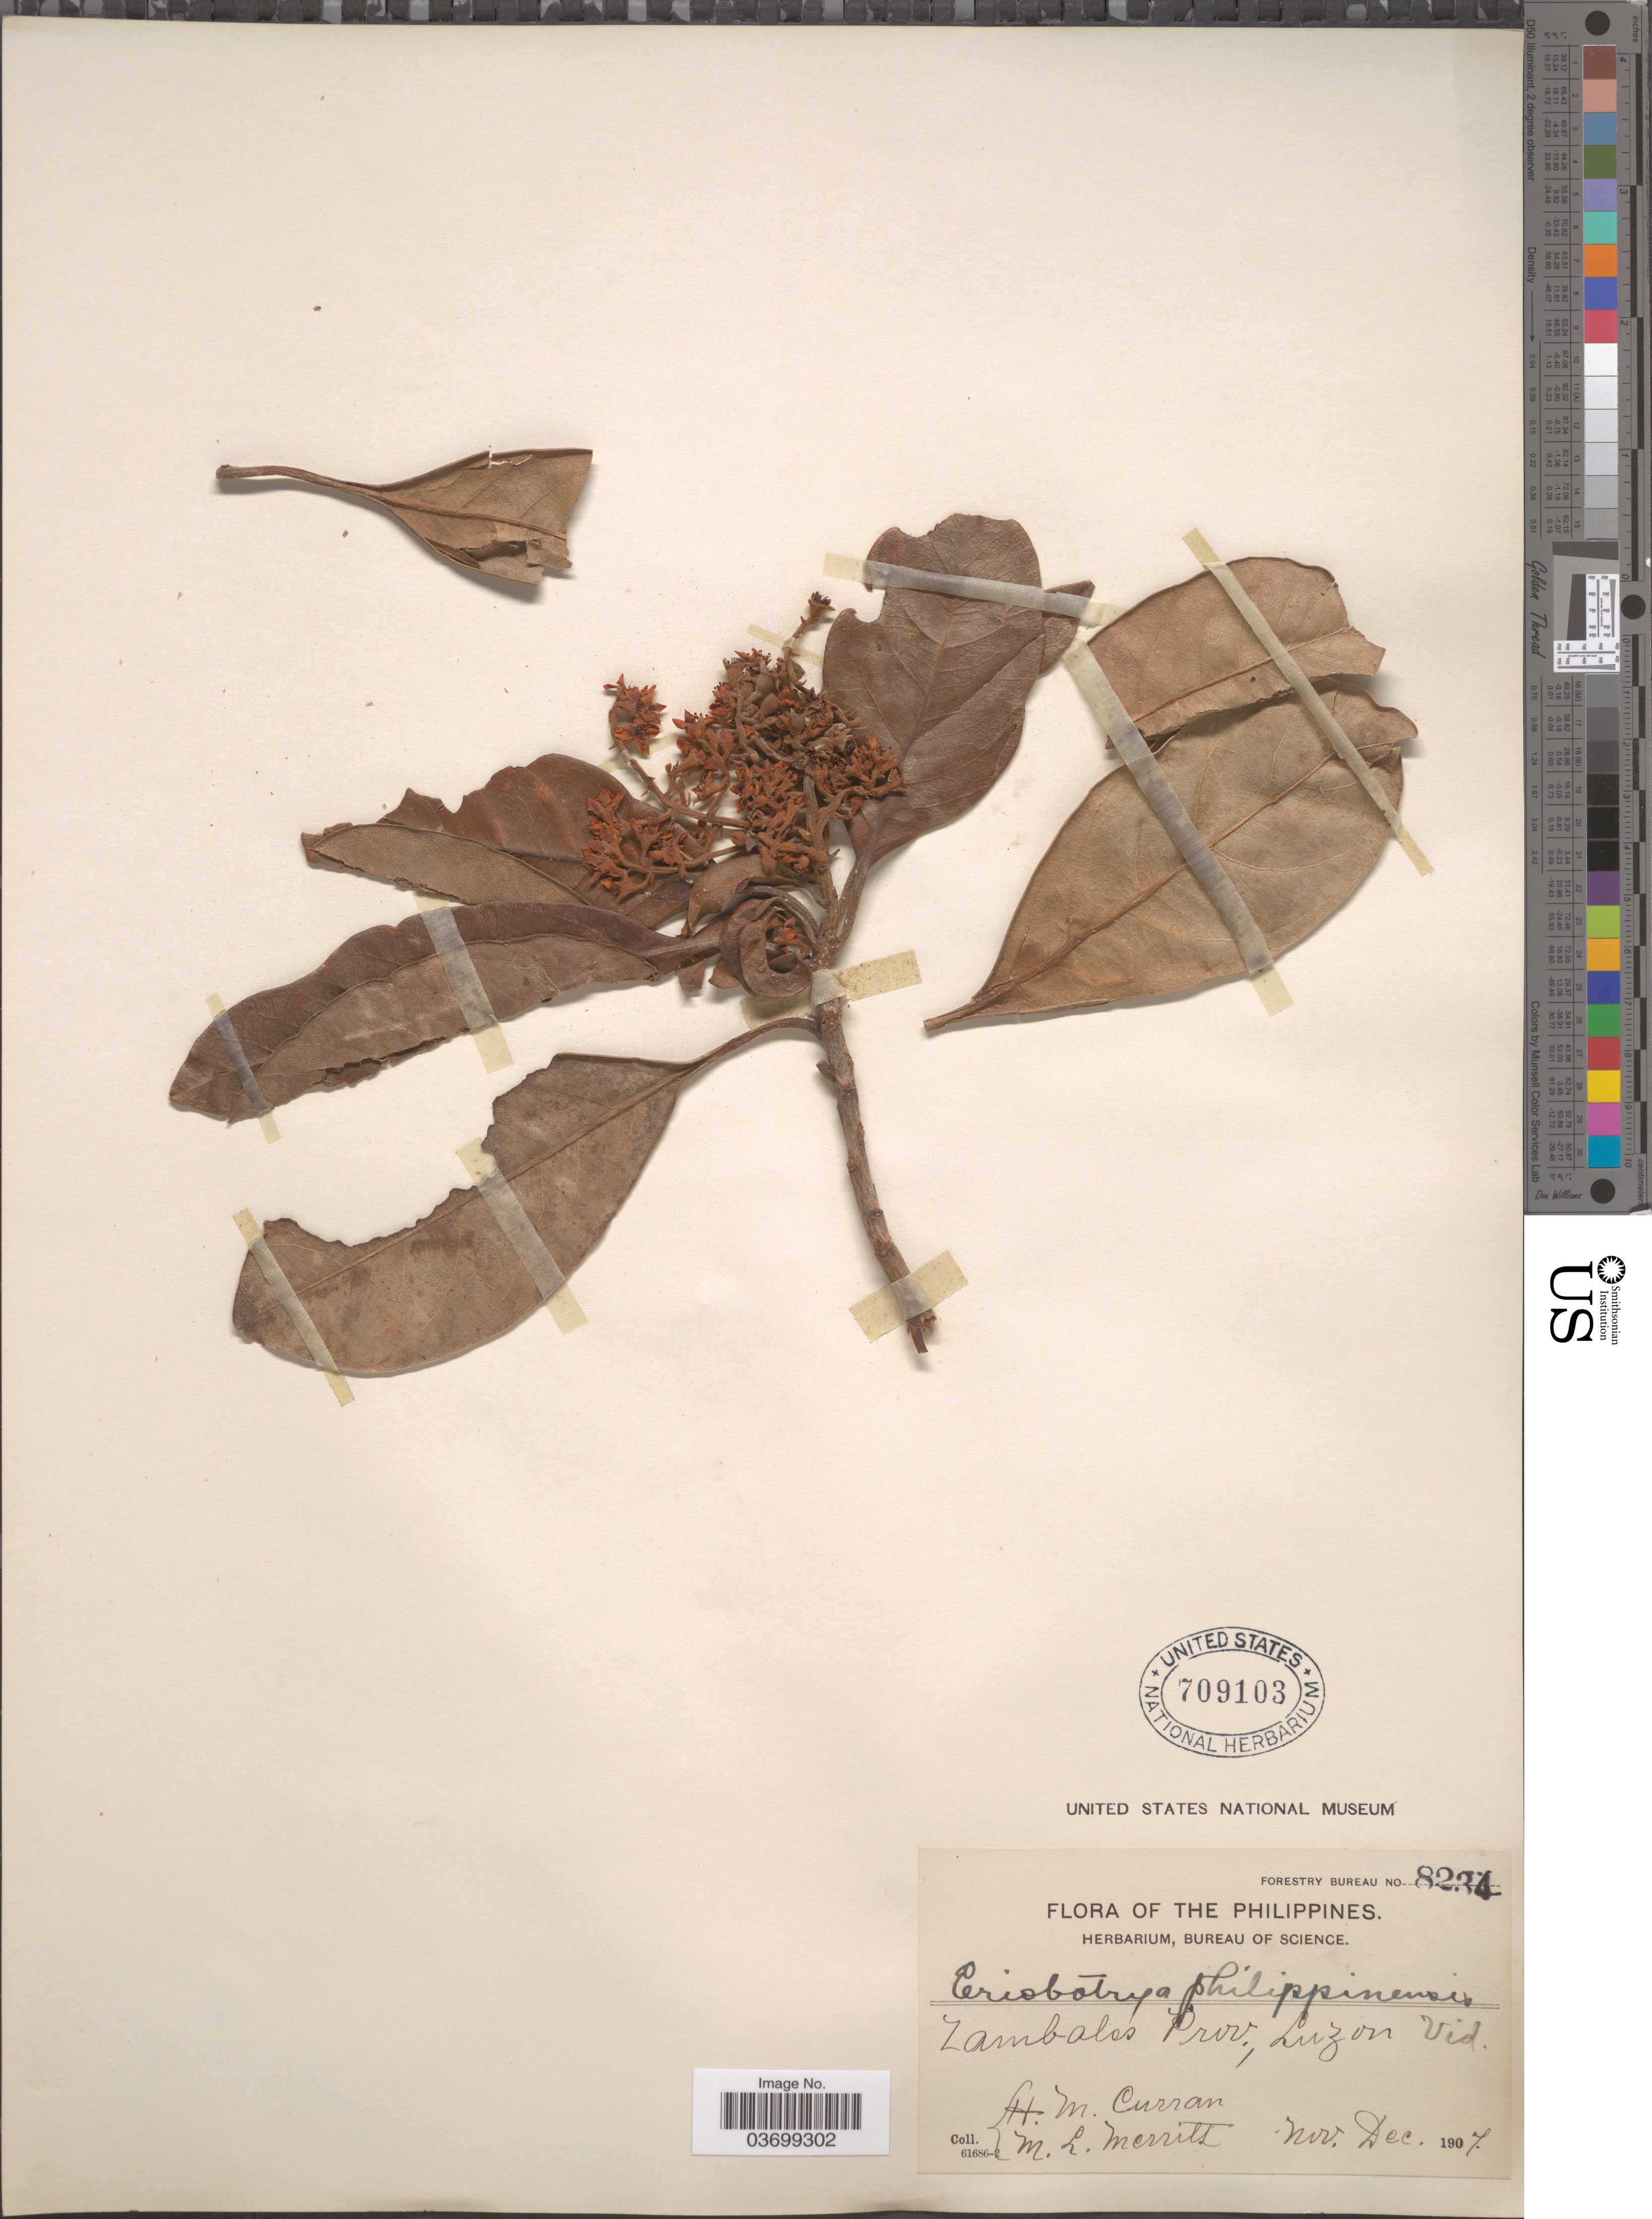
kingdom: Plantae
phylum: Tracheophyta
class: Magnoliopsida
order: Rosales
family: Rosaceae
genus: Rhaphiolepis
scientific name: Rhaphiolepis philippinensis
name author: (S. Vidal) Kalkman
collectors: H. M. Curran & M. L. Merritt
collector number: Forestry Bureau 8234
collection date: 1907-11/1907-12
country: Philippines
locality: Zambales Prov., Luzon Vid [unsure placement].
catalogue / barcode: US 709103